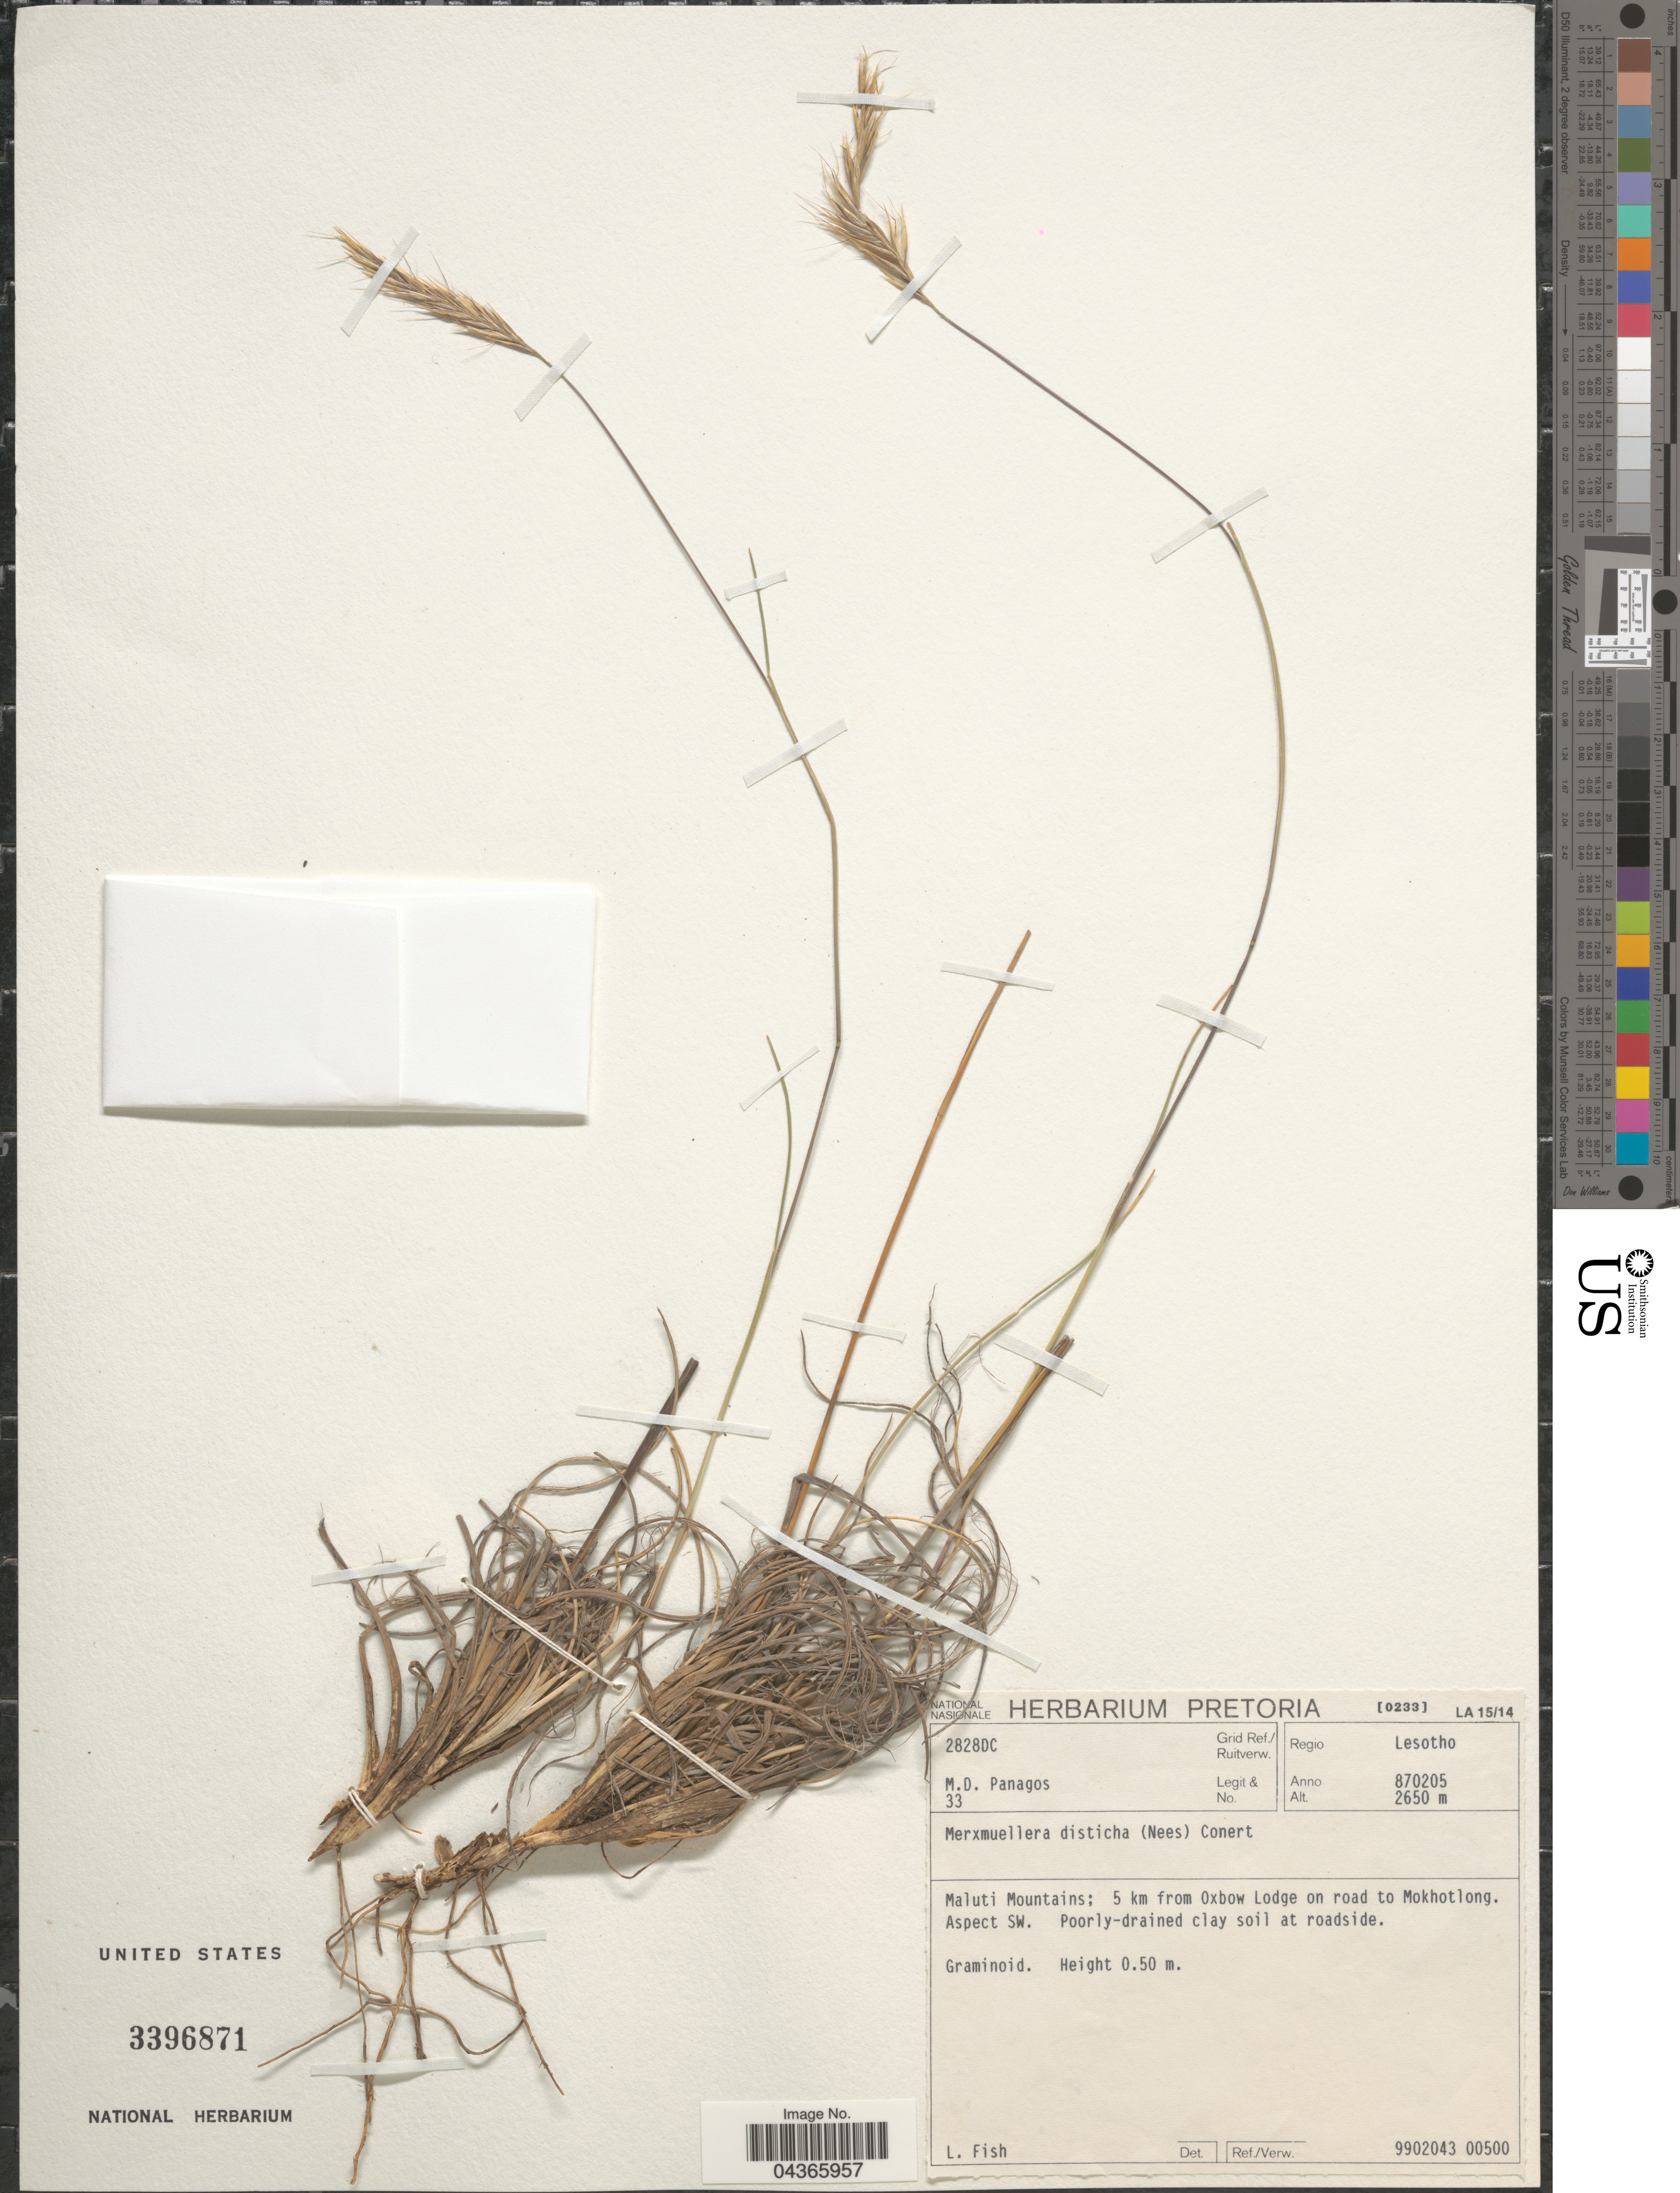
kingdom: Plantae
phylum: Tracheophyta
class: Liliopsida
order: Poales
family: Poaceae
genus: Tenaxia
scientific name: Tenaxia disticha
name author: (Nees) N.P. Barker & H.P. Linder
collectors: M. Panagos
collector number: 33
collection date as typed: Transcribed d/m/y: 5/2/87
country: Lesotho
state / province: Mokhotlong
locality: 2828DC Grid Ref./Ruitverw. Regio Lesotho. Maluti Mountains; 5 km from Oxbow Lodge on road to Mokhotlong. Aspect SW.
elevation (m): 2650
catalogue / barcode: US 3396871